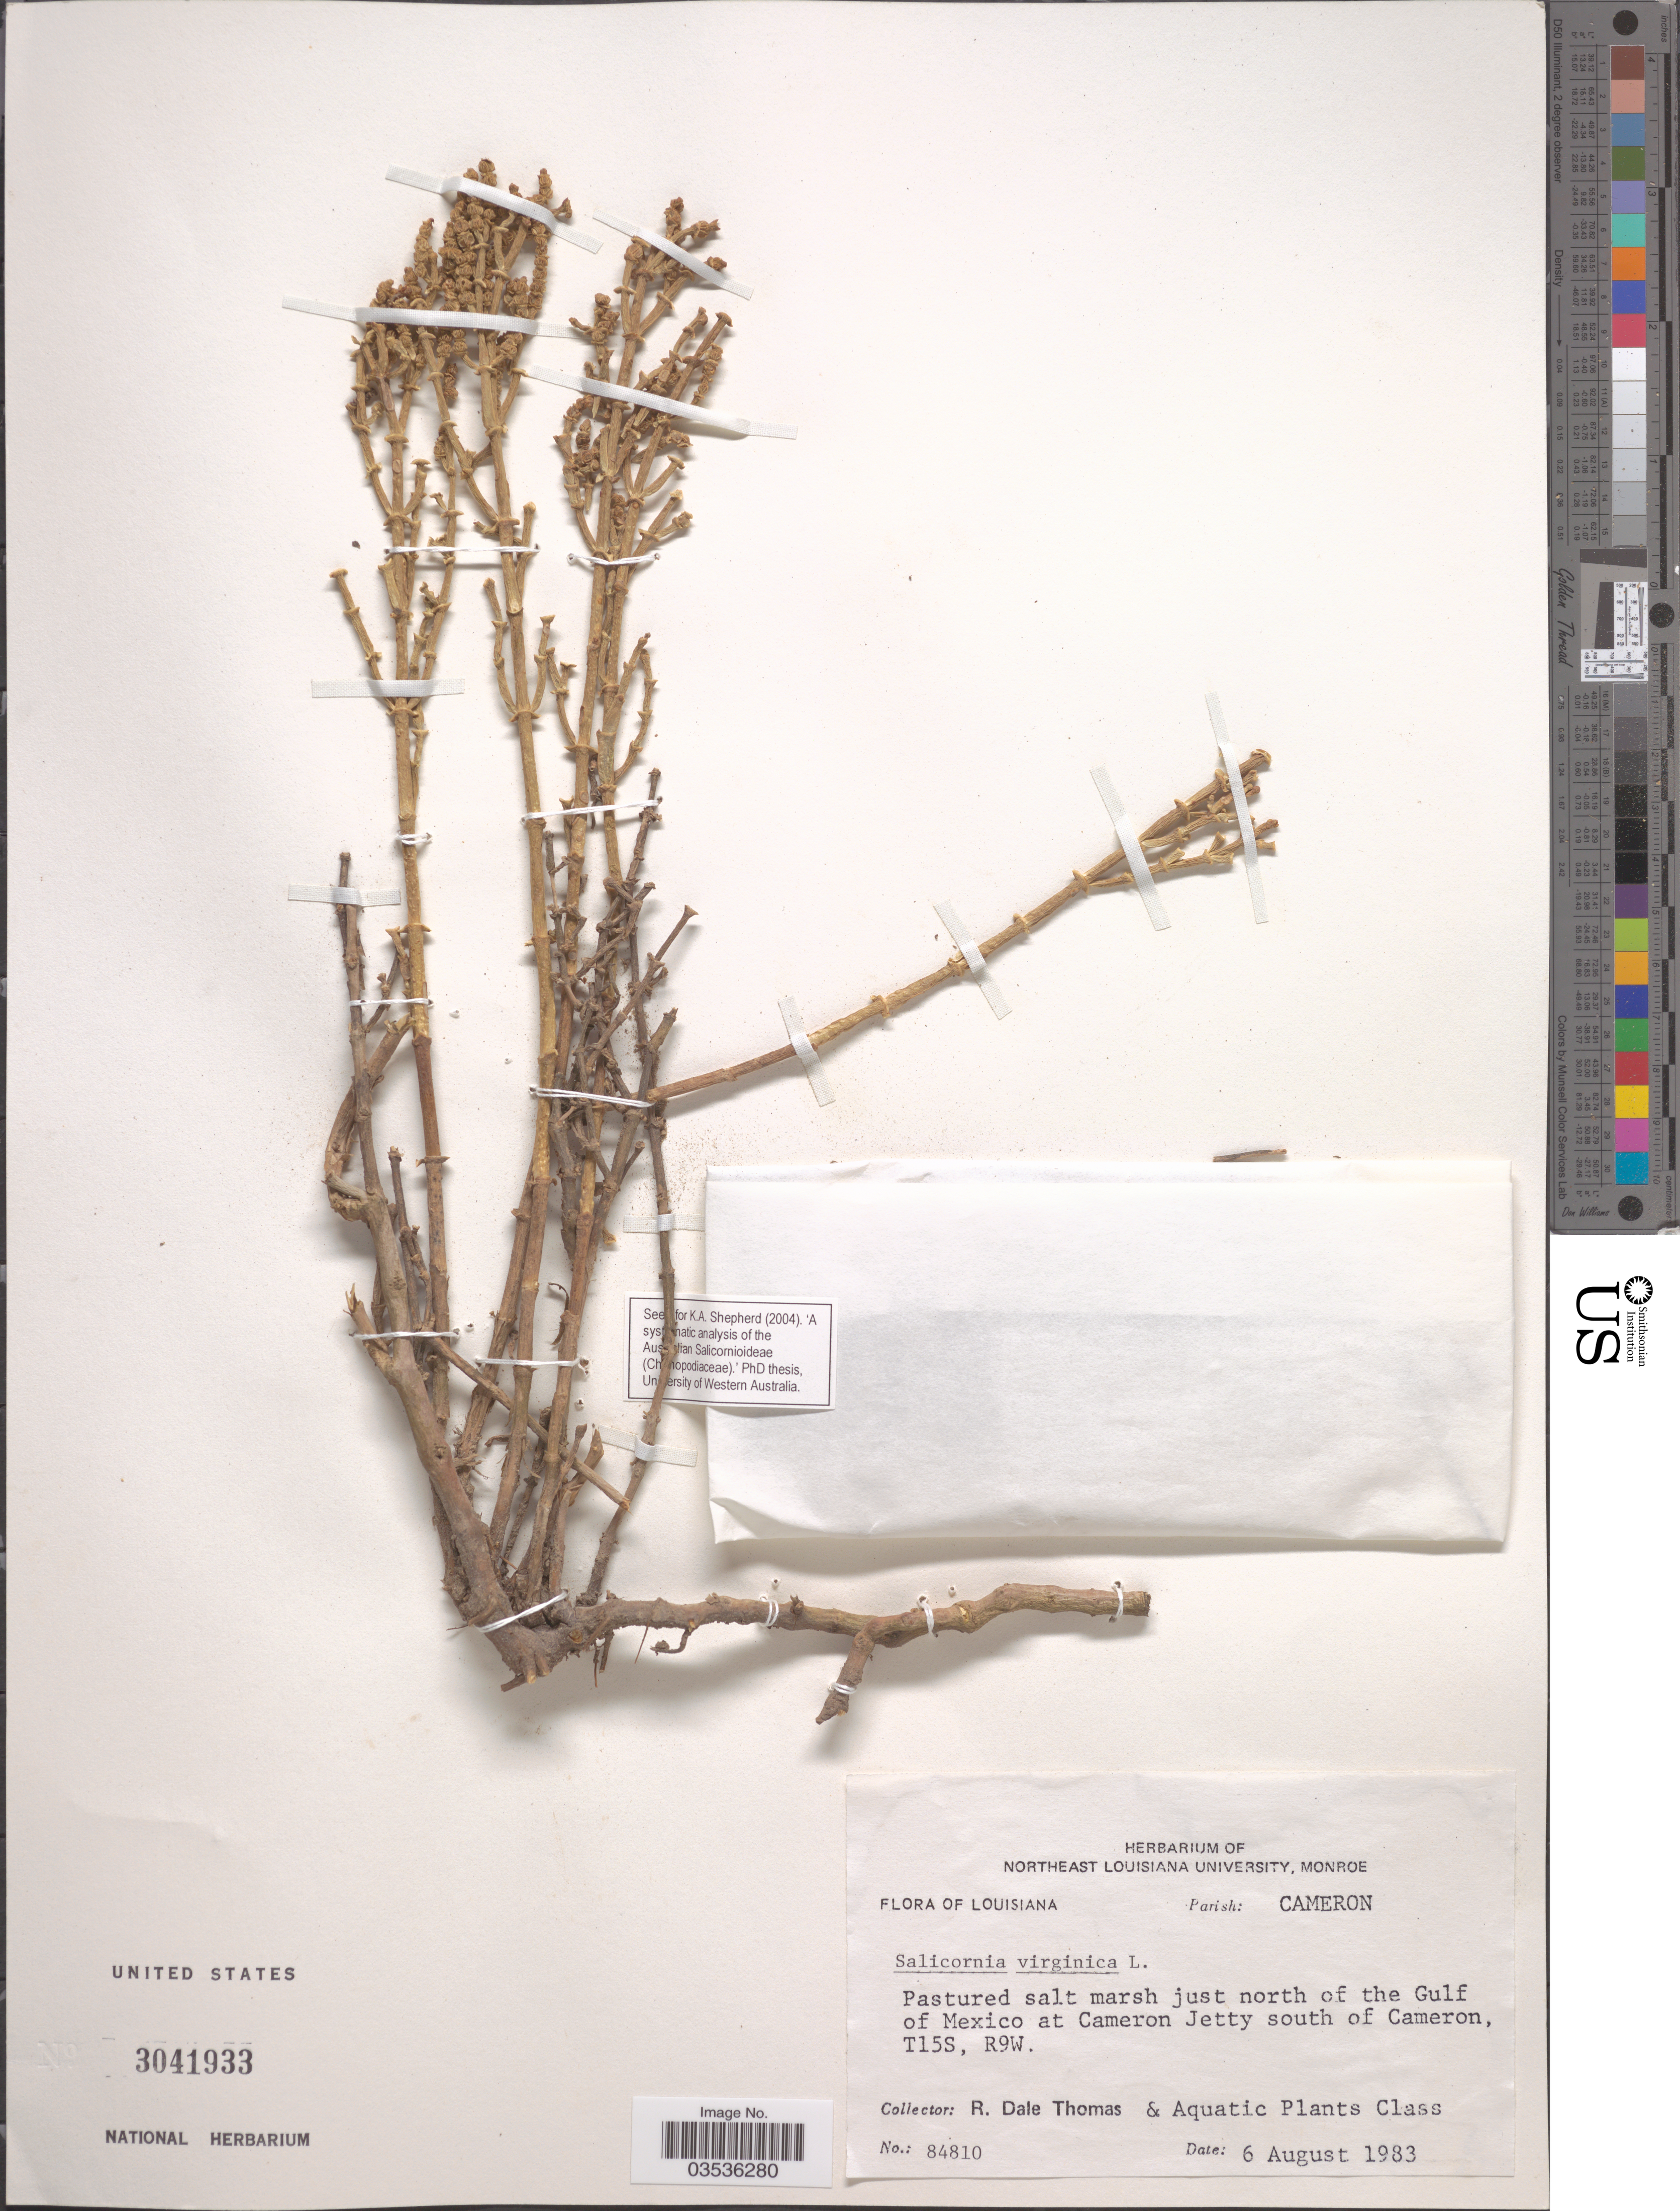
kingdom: Plantae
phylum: Tracheophyta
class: Magnoliopsida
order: Caryophyllales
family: Amaranthaceae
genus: Salicornia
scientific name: Salicornia utahensis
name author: Tidestr.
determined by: Strong, Mark T., (BOT), Smithsonian Institution - National Museum of Natural History (UNITED STATES)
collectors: R. Thomas & Aquatic Plants Class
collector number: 84810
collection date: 1983-08-06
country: United States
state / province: Louisiana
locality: Parish: Cameron. Just north of the Gulf of Mexico at Cameron Jetty south of Cameron, T15S, R9W.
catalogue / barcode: US 3041933